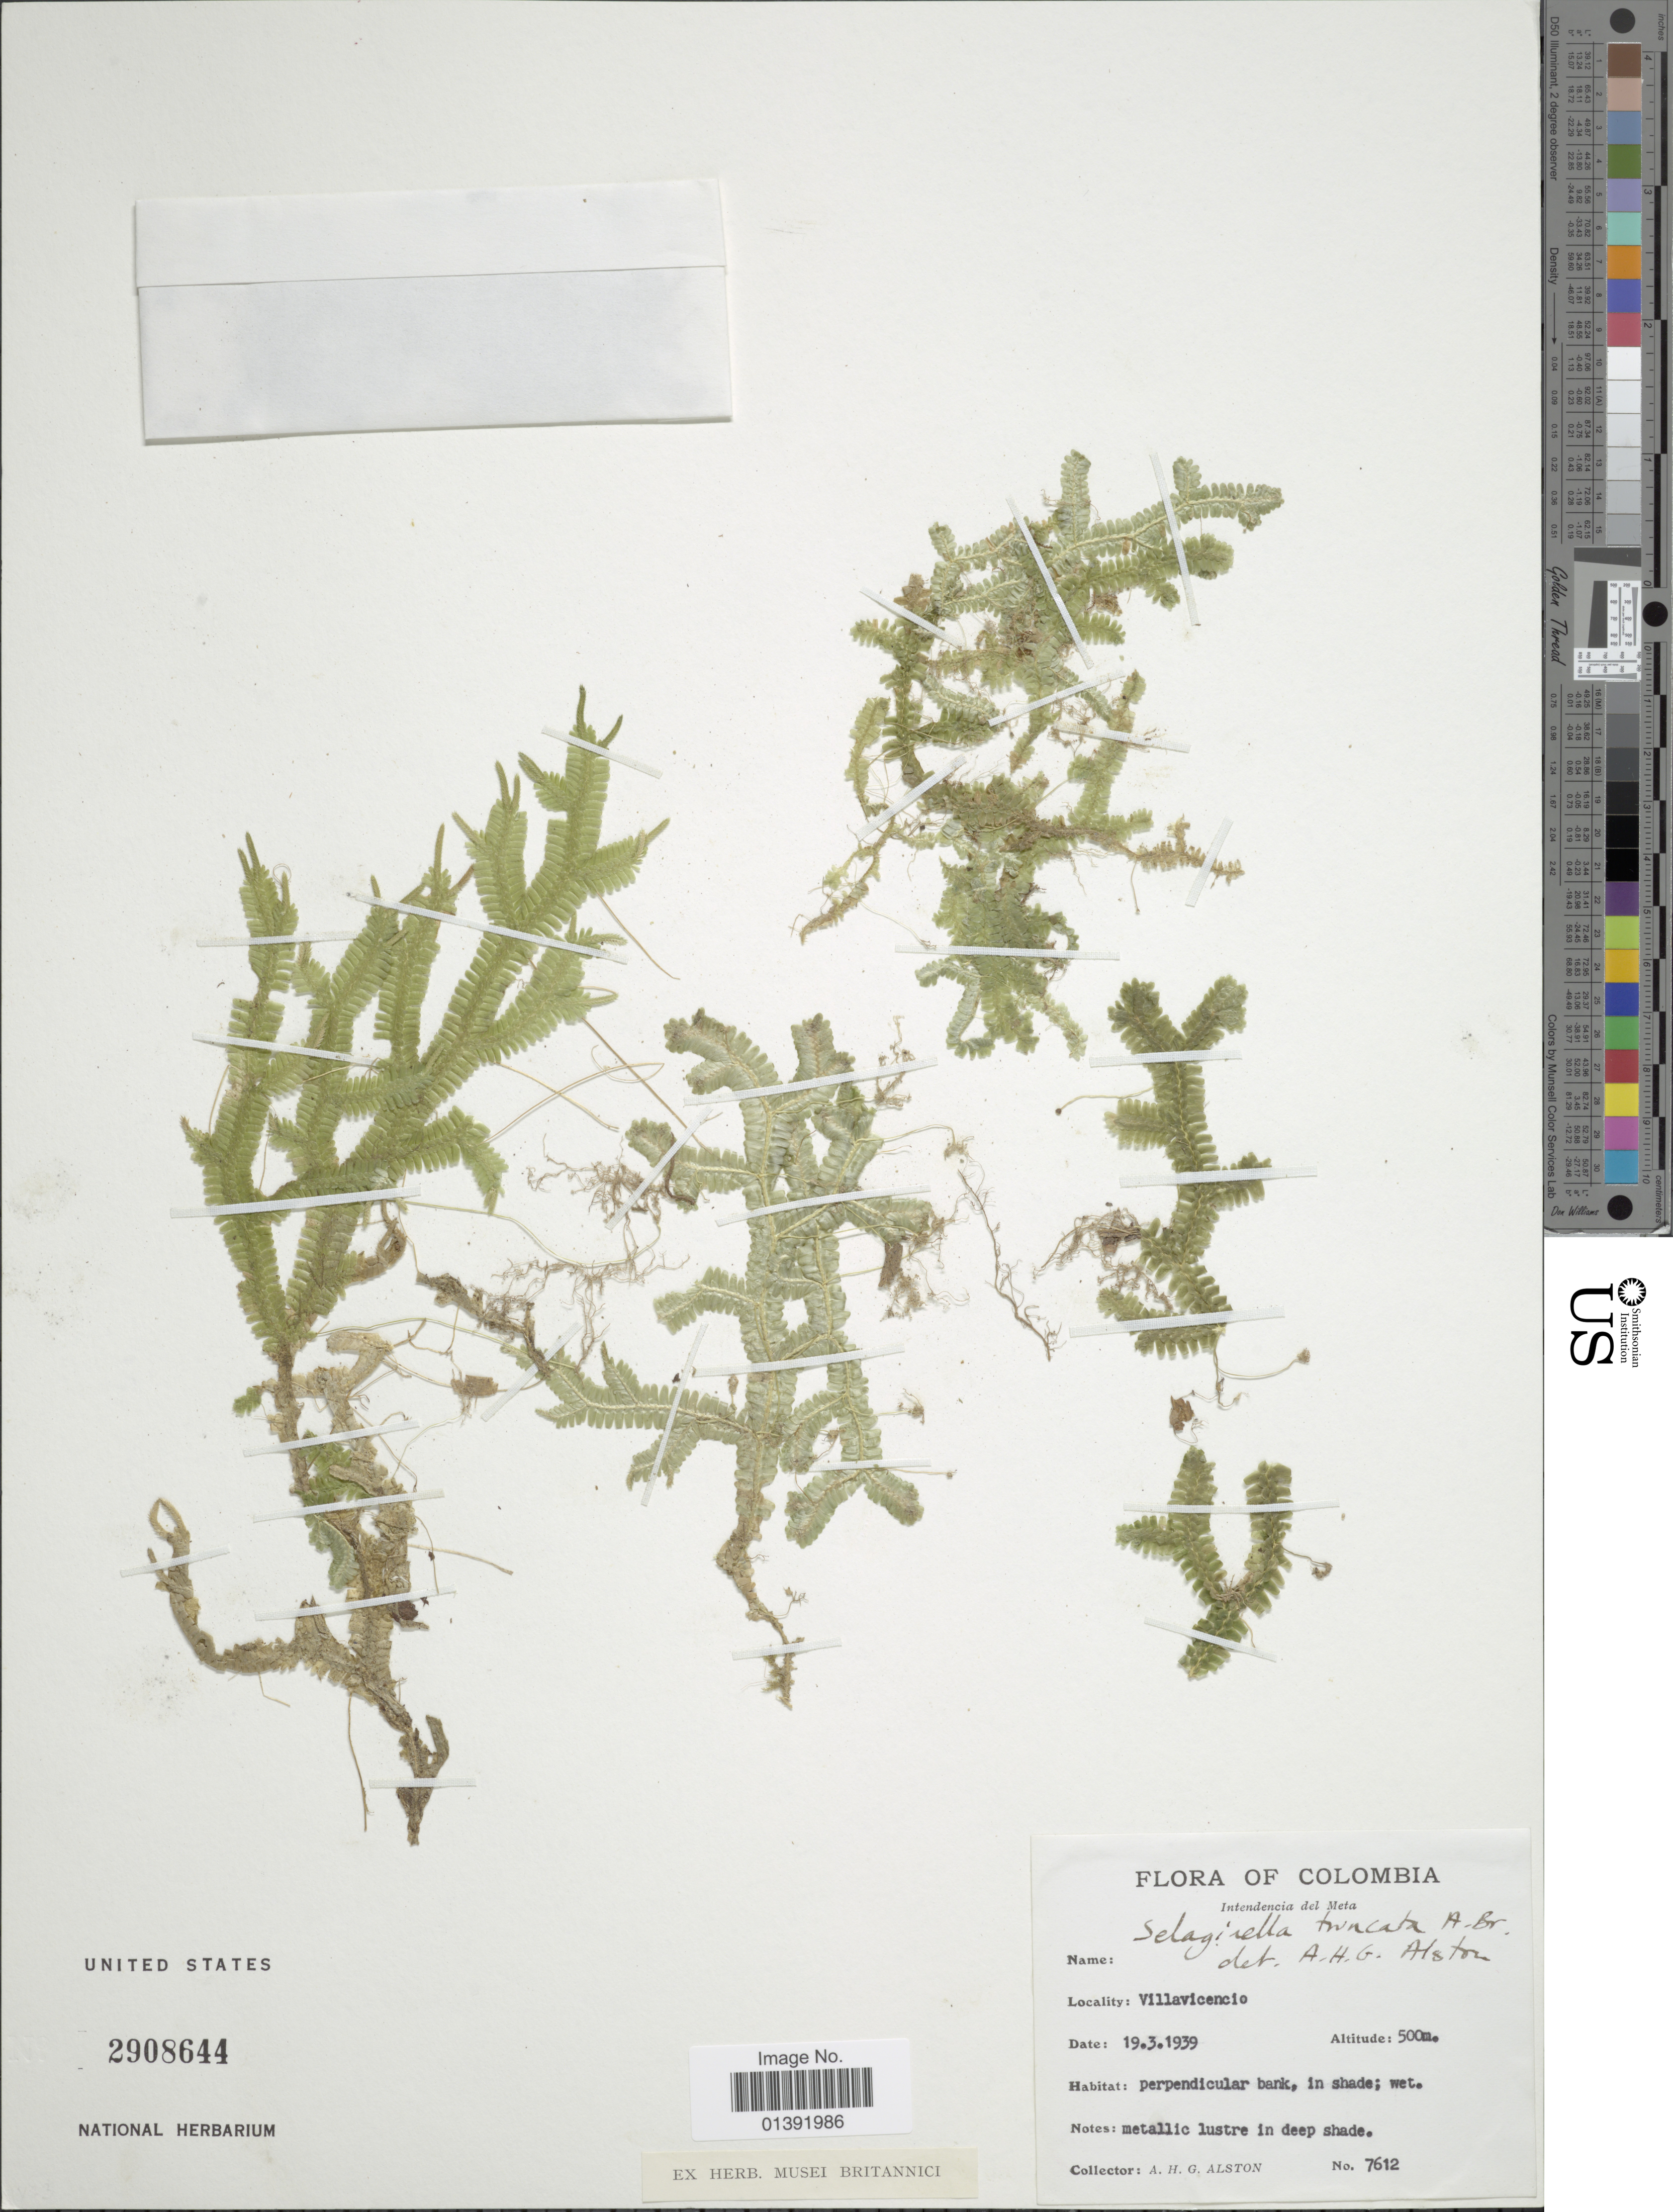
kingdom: Plantae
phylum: Tracheophyta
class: Lycopodiopsida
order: Selaginellales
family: Selaginellaceae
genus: Selaginella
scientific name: Selaginella truncata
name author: H. Karst. ex A. Braun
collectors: A. H. Alston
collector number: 7612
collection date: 1939-03-19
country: Colombia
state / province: Meta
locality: Villavicencio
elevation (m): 500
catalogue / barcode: US 2908644